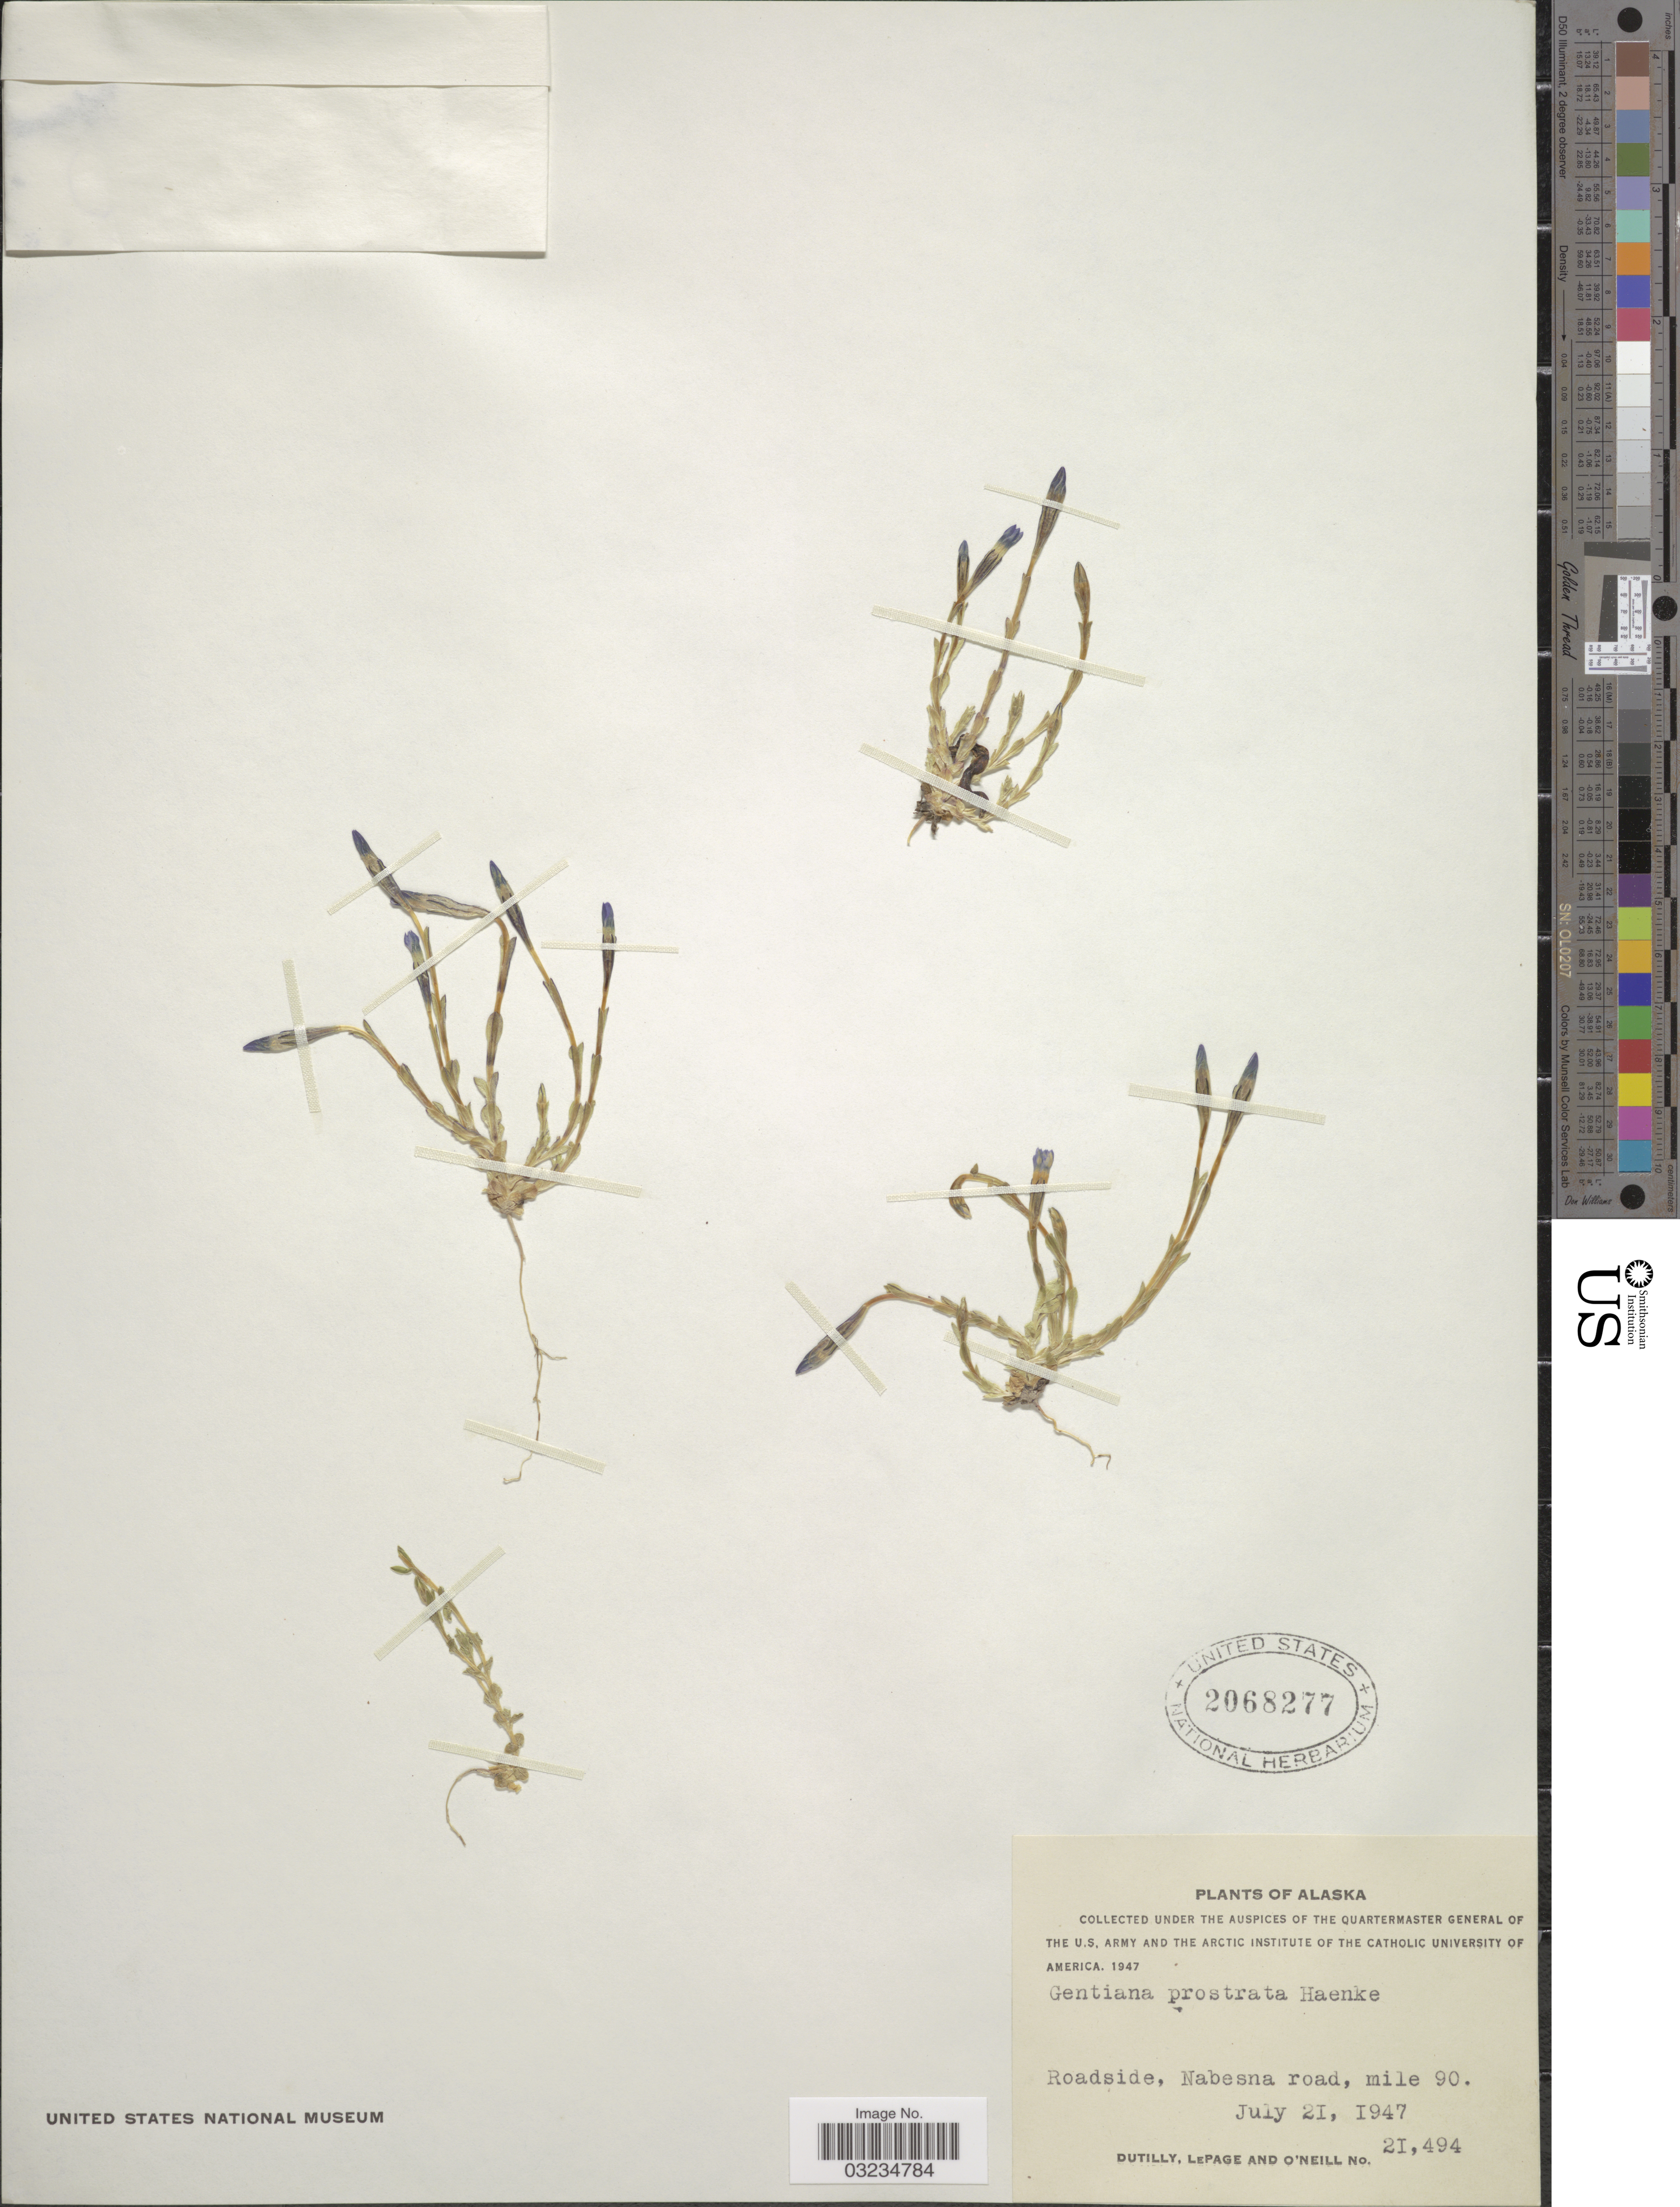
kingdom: Plantae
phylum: Tracheophyta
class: Magnoliopsida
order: Gentianales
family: Gentianaceae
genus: Gentiana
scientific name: Gentiana prostrata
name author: Haenke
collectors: -. Dutilly, -. LePage & O' Neill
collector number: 21494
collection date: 1947-07-21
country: United States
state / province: Alaska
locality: Roadside, Nabesna road, mile 90.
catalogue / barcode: US 2068277